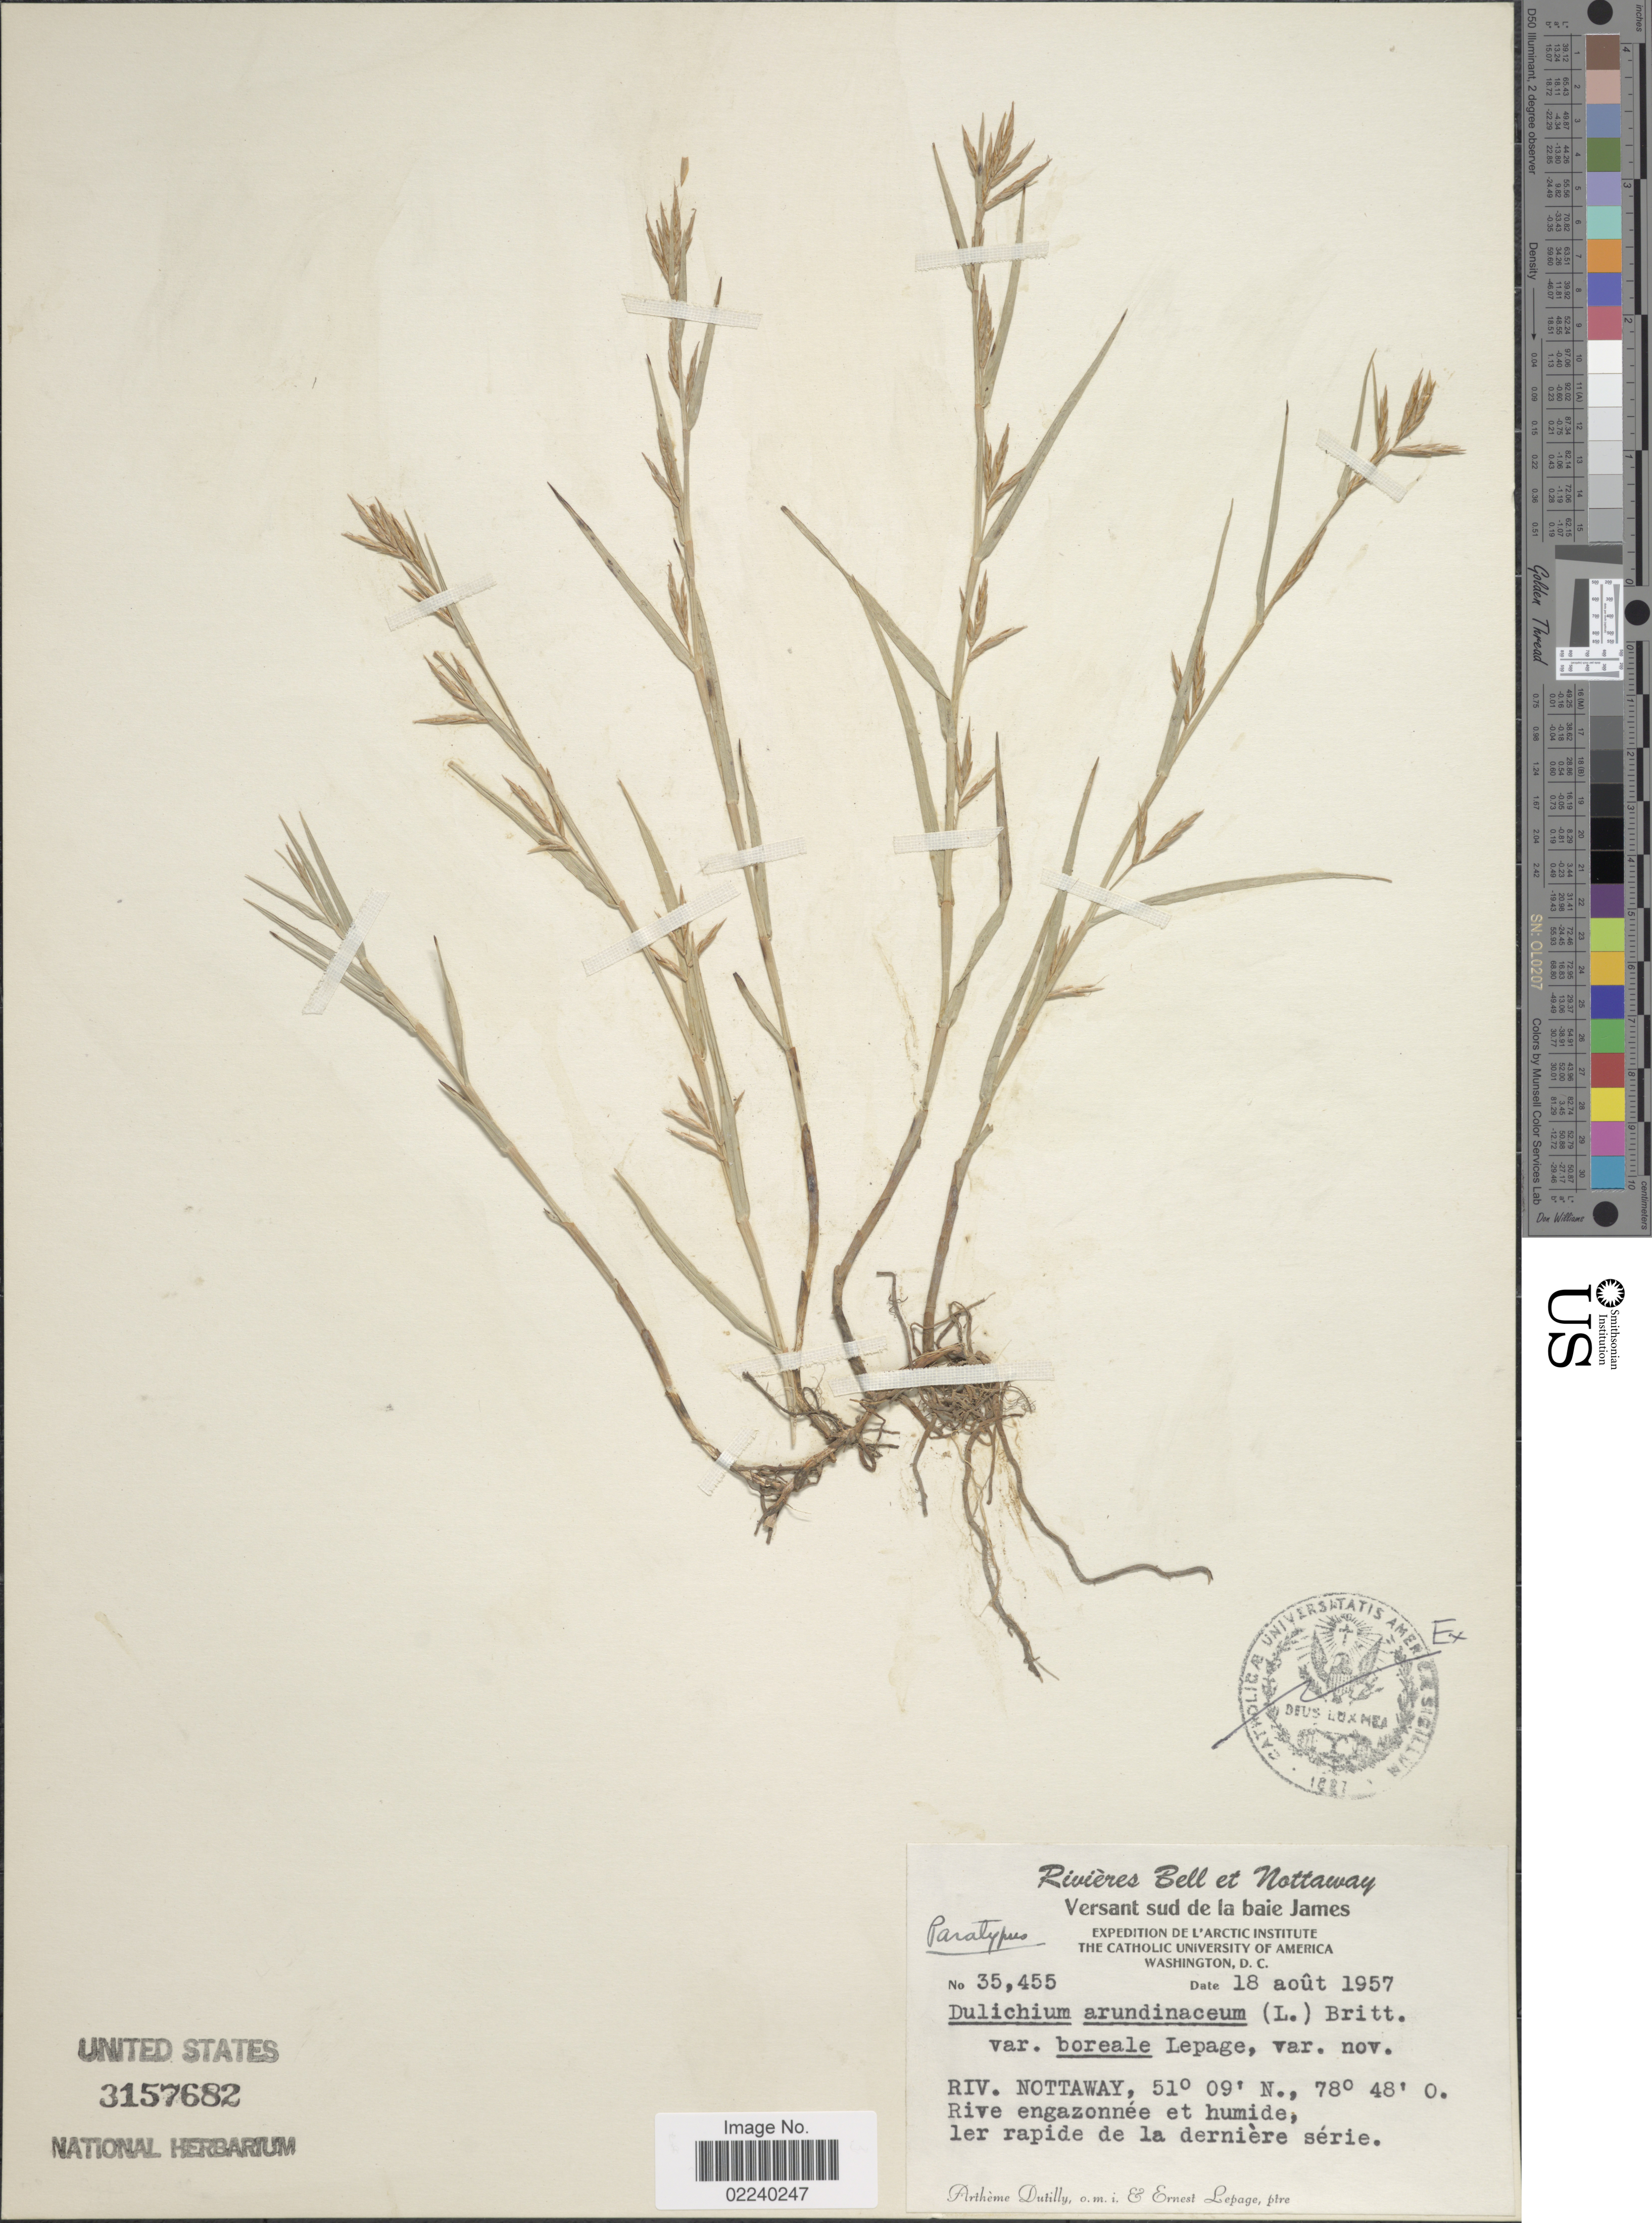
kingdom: Plantae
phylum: Tracheophyta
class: Liliopsida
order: Poales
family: Cyperaceae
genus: Dulichium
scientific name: Dulichium arundinaceum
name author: (L.) Britton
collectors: E. Lepage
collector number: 35455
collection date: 1957-08-18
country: Canada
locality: Rivieres Bell et Nottaway, Versant sud de la baie James, Riv. Nottaway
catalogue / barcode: US 3157682